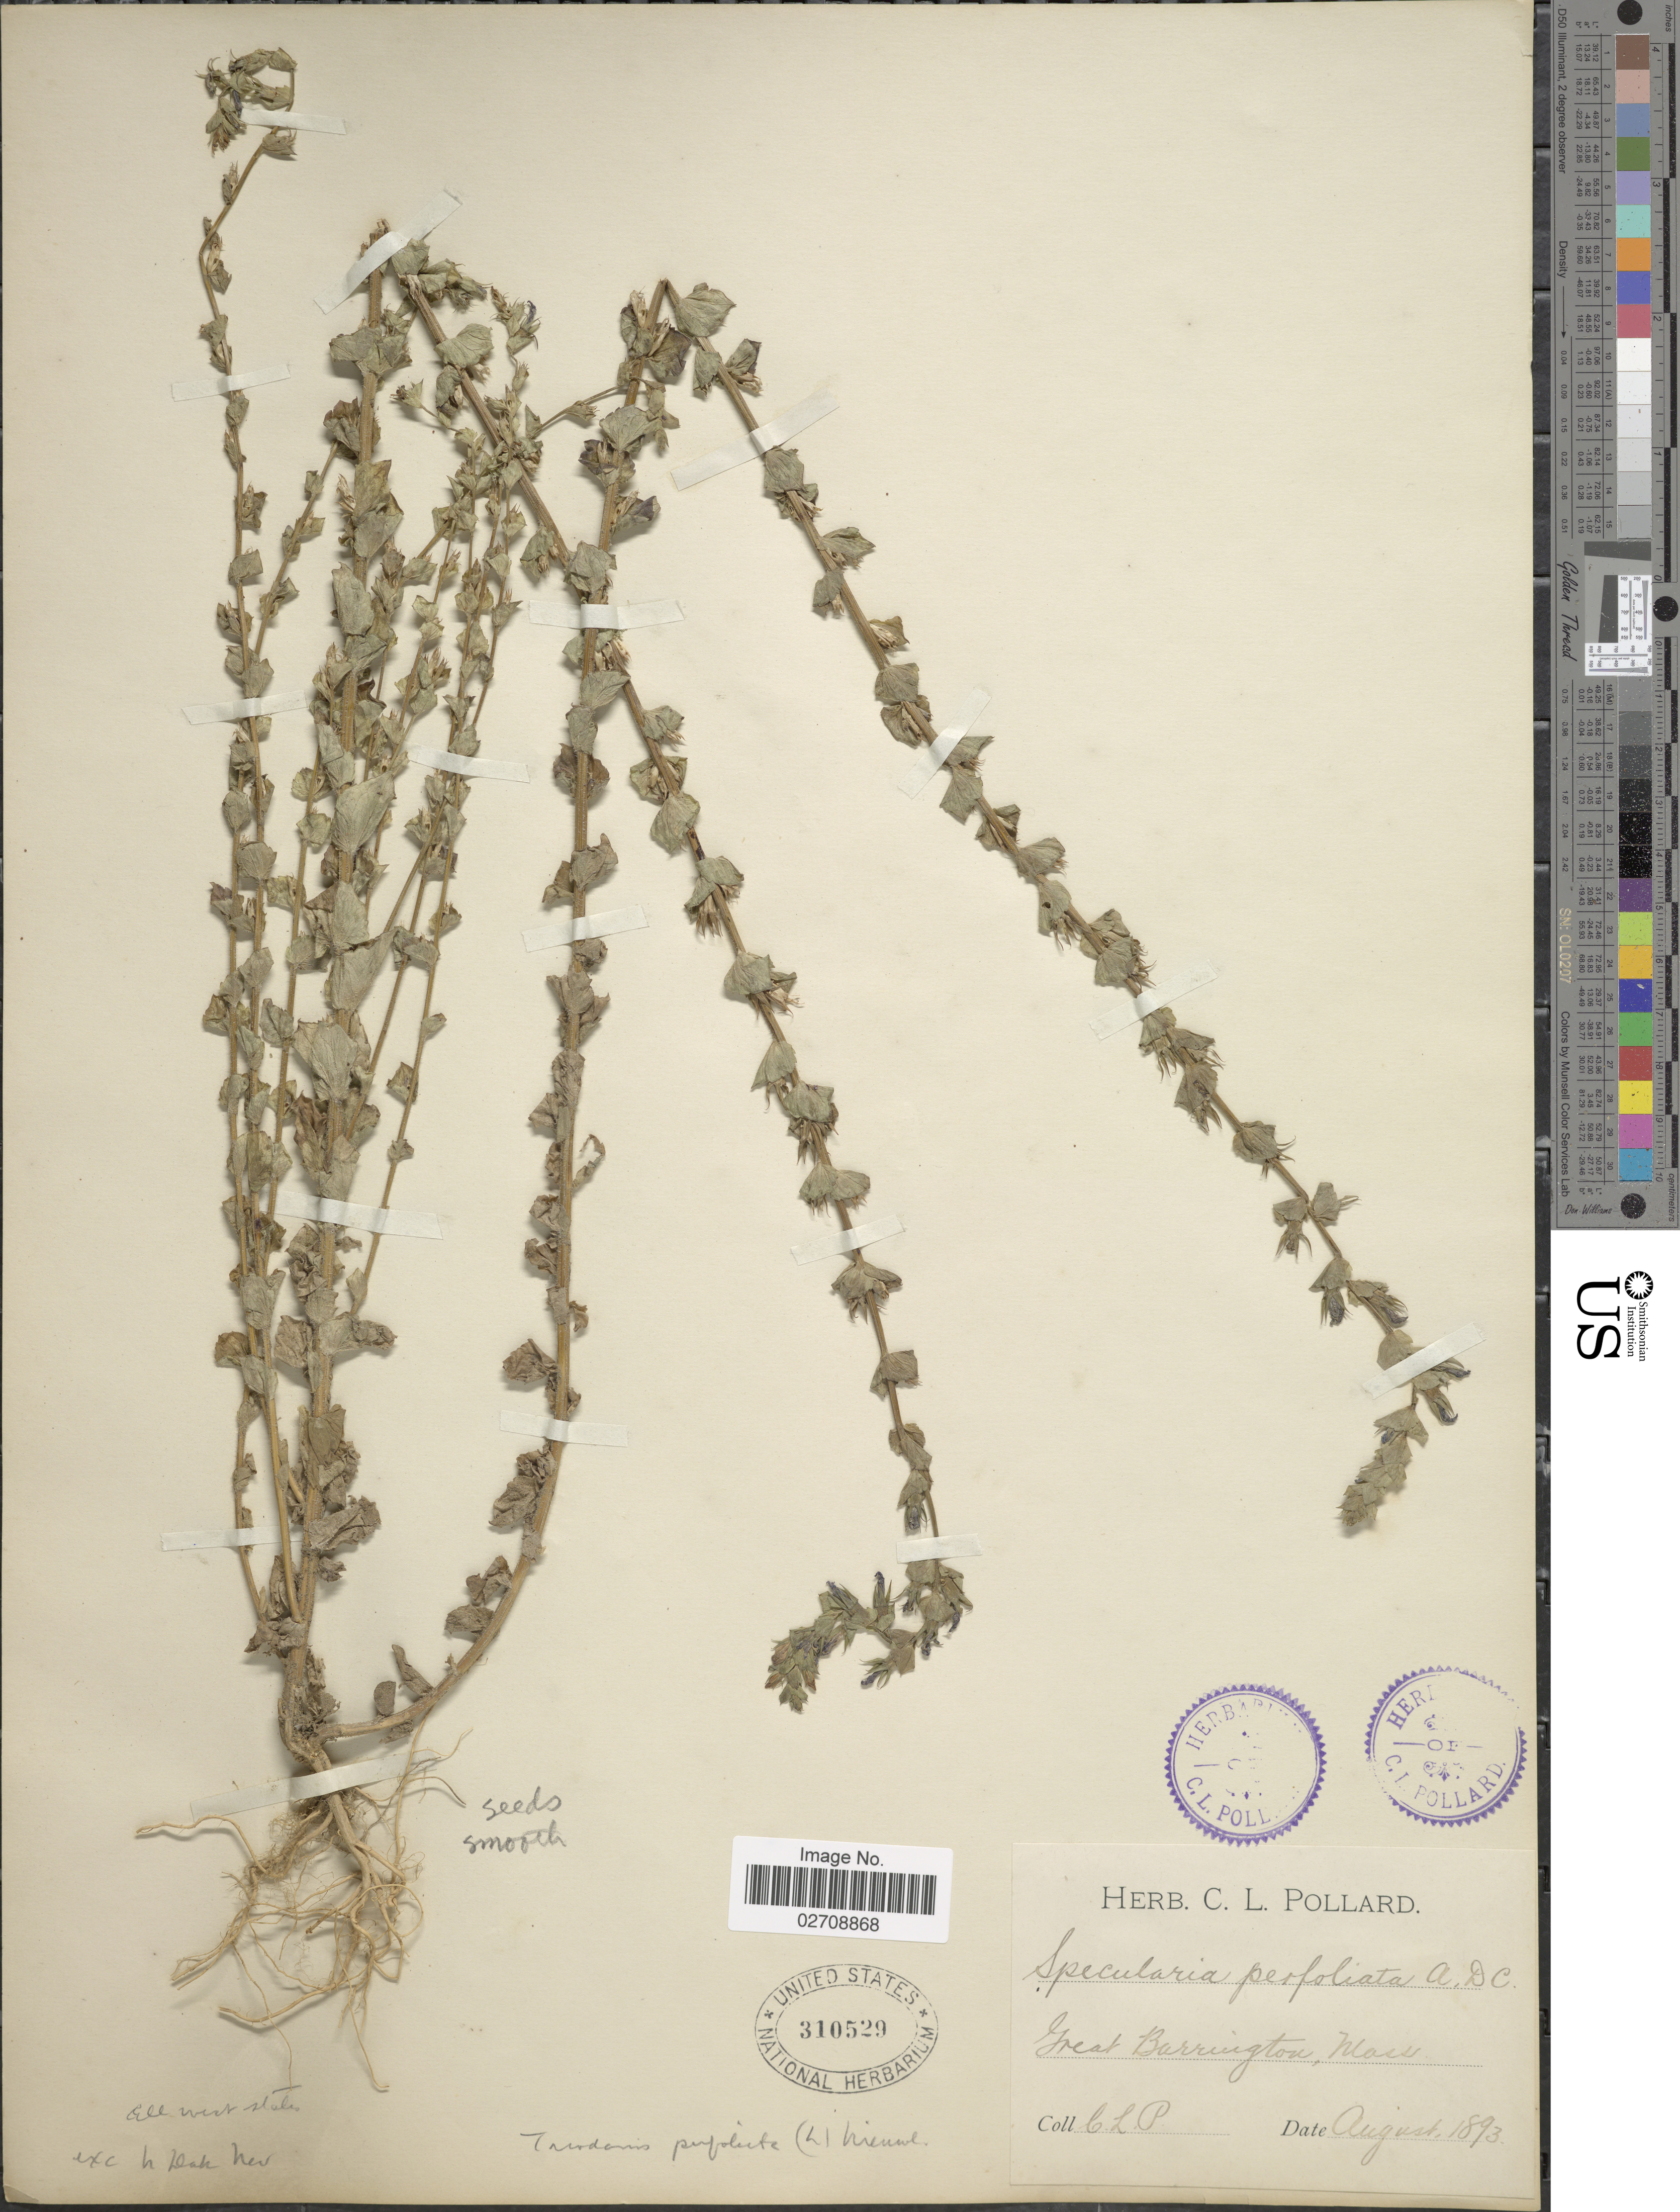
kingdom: Plantae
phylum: Tracheophyta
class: Magnoliopsida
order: Asterales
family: Campanulaceae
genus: Triodanis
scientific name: Triodanis perfoliata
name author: (L.) Nieuwl.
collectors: C. L. Pollard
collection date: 1893-08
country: United States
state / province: Massachusetts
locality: Great Barrington, Mass.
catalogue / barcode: US 310529